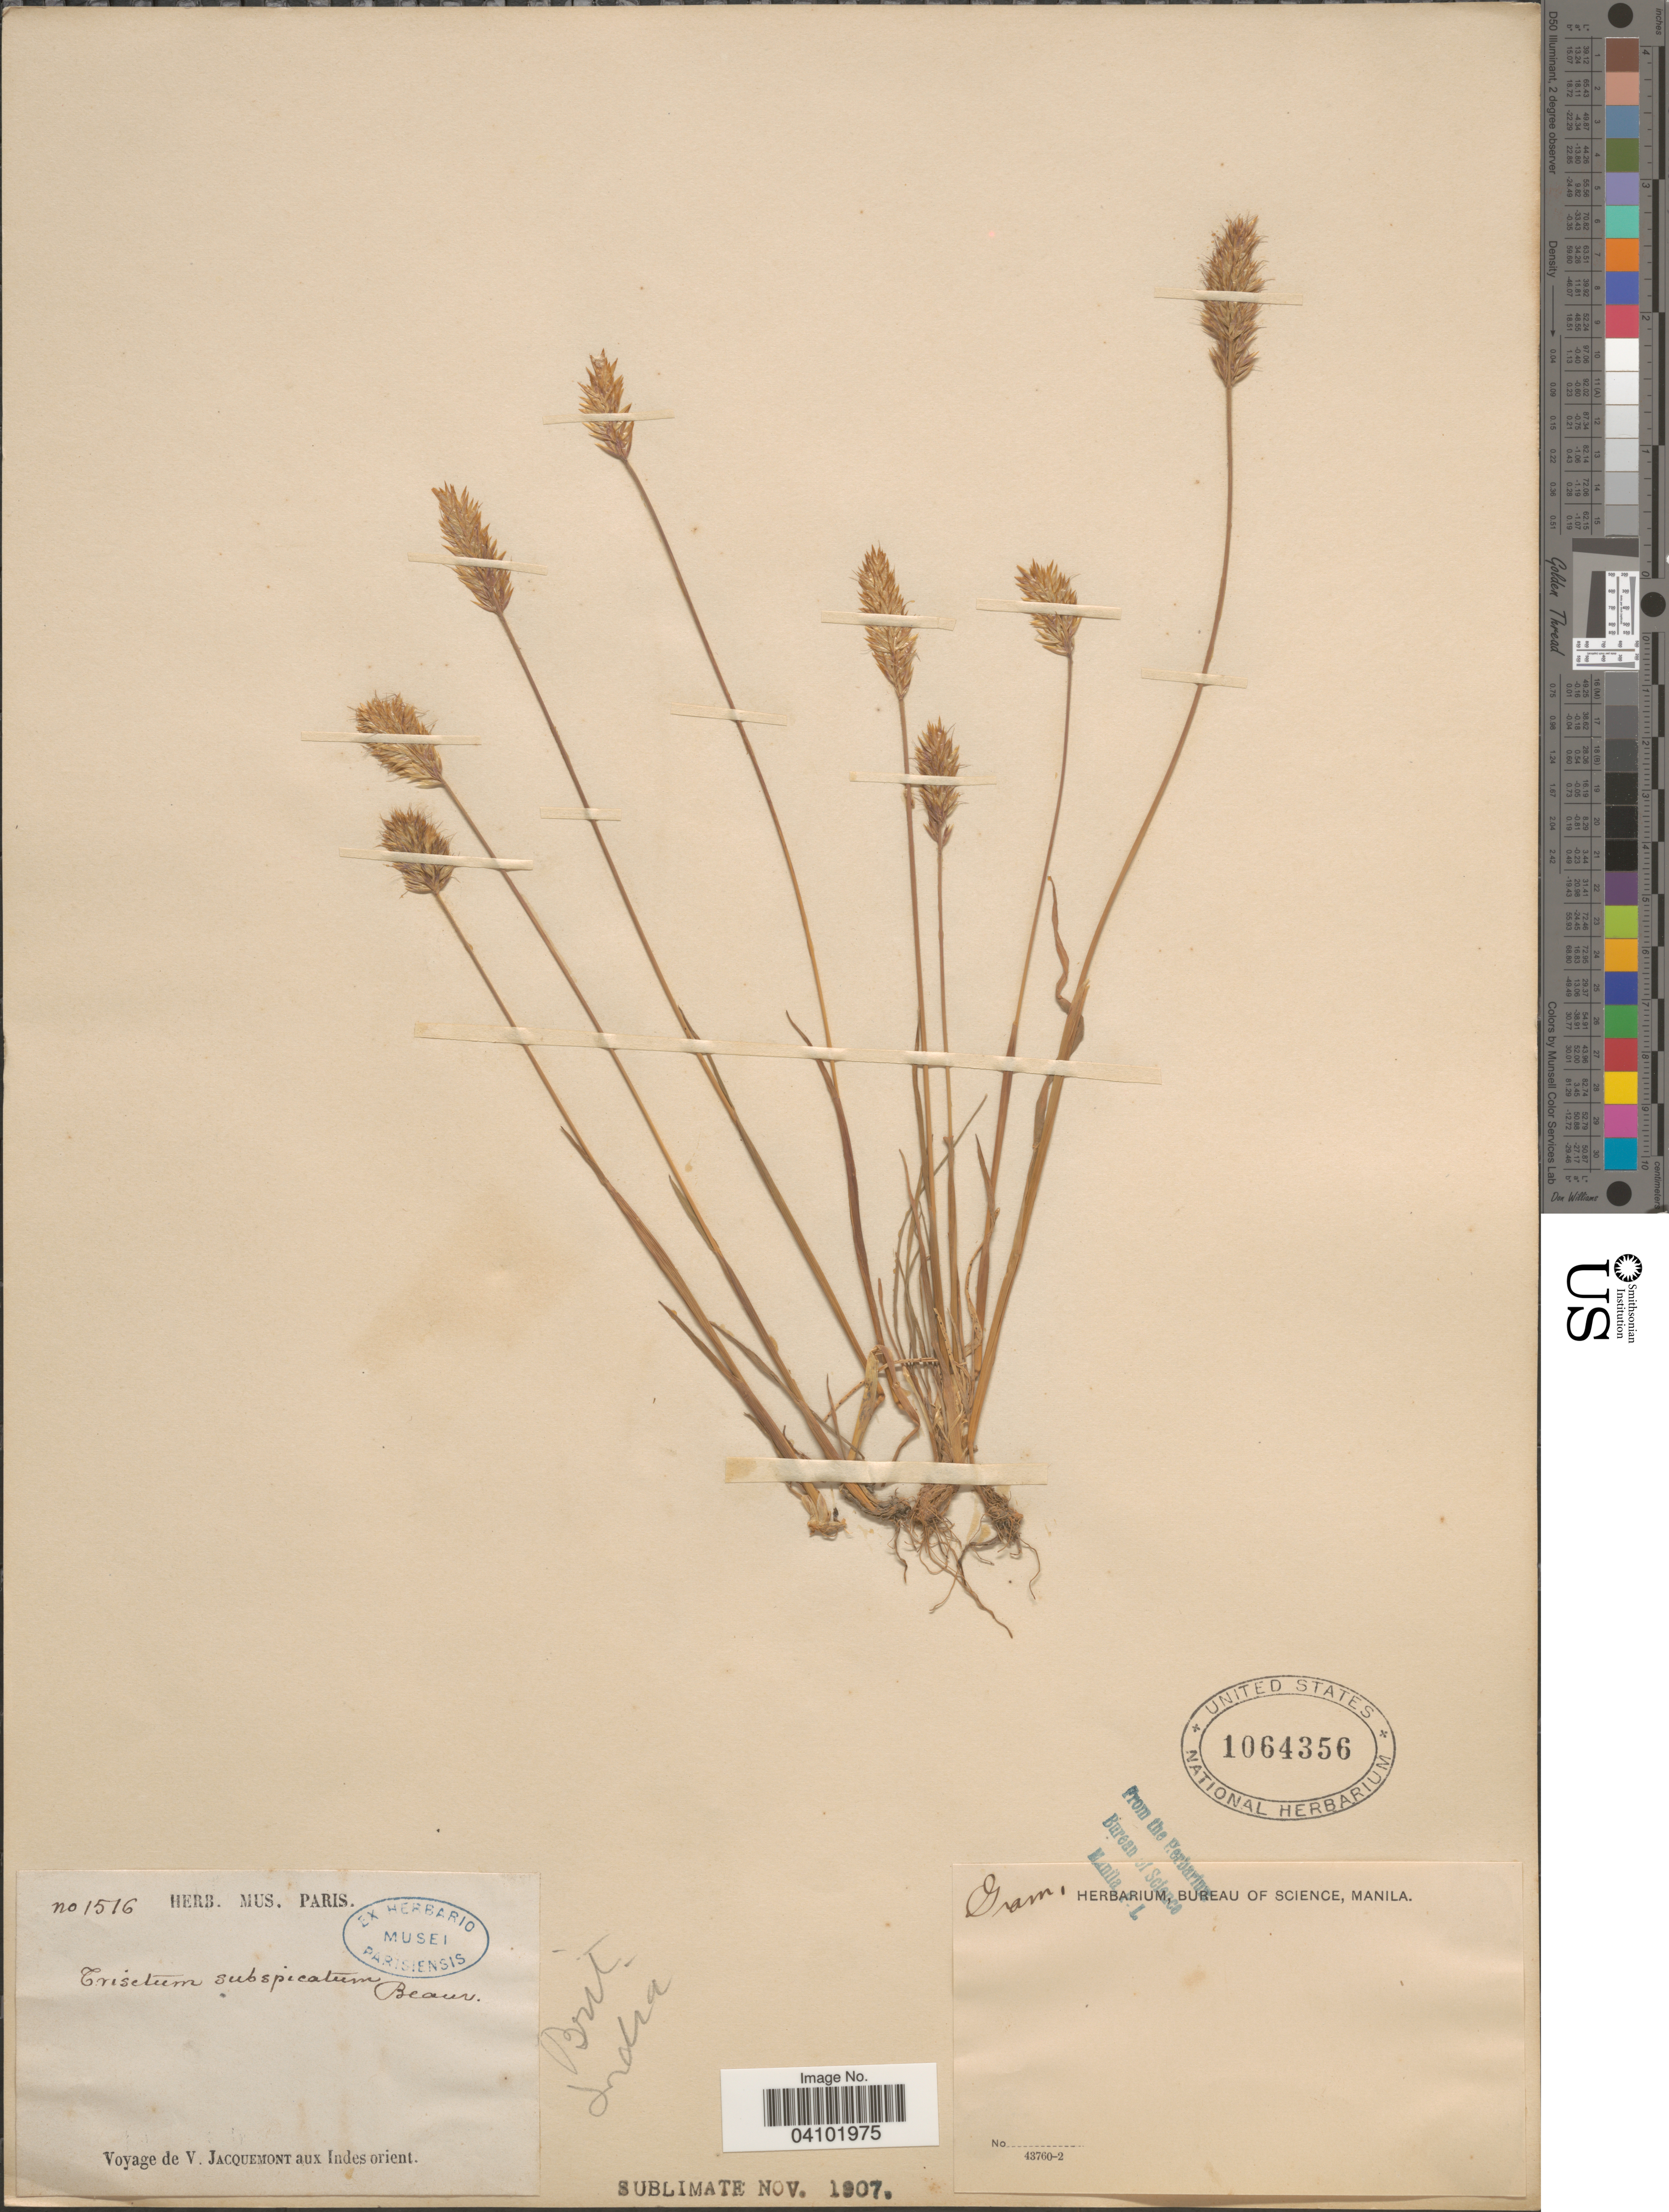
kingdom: Plantae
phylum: Tracheophyta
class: Liliopsida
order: Poales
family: Poaceae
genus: Koeleria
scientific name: Koeleria spicata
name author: (L.) Barberá et al.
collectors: V. Jacquemont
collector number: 1516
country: India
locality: Voyage aux Indes orient. Brit. India.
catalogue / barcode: US 1064356